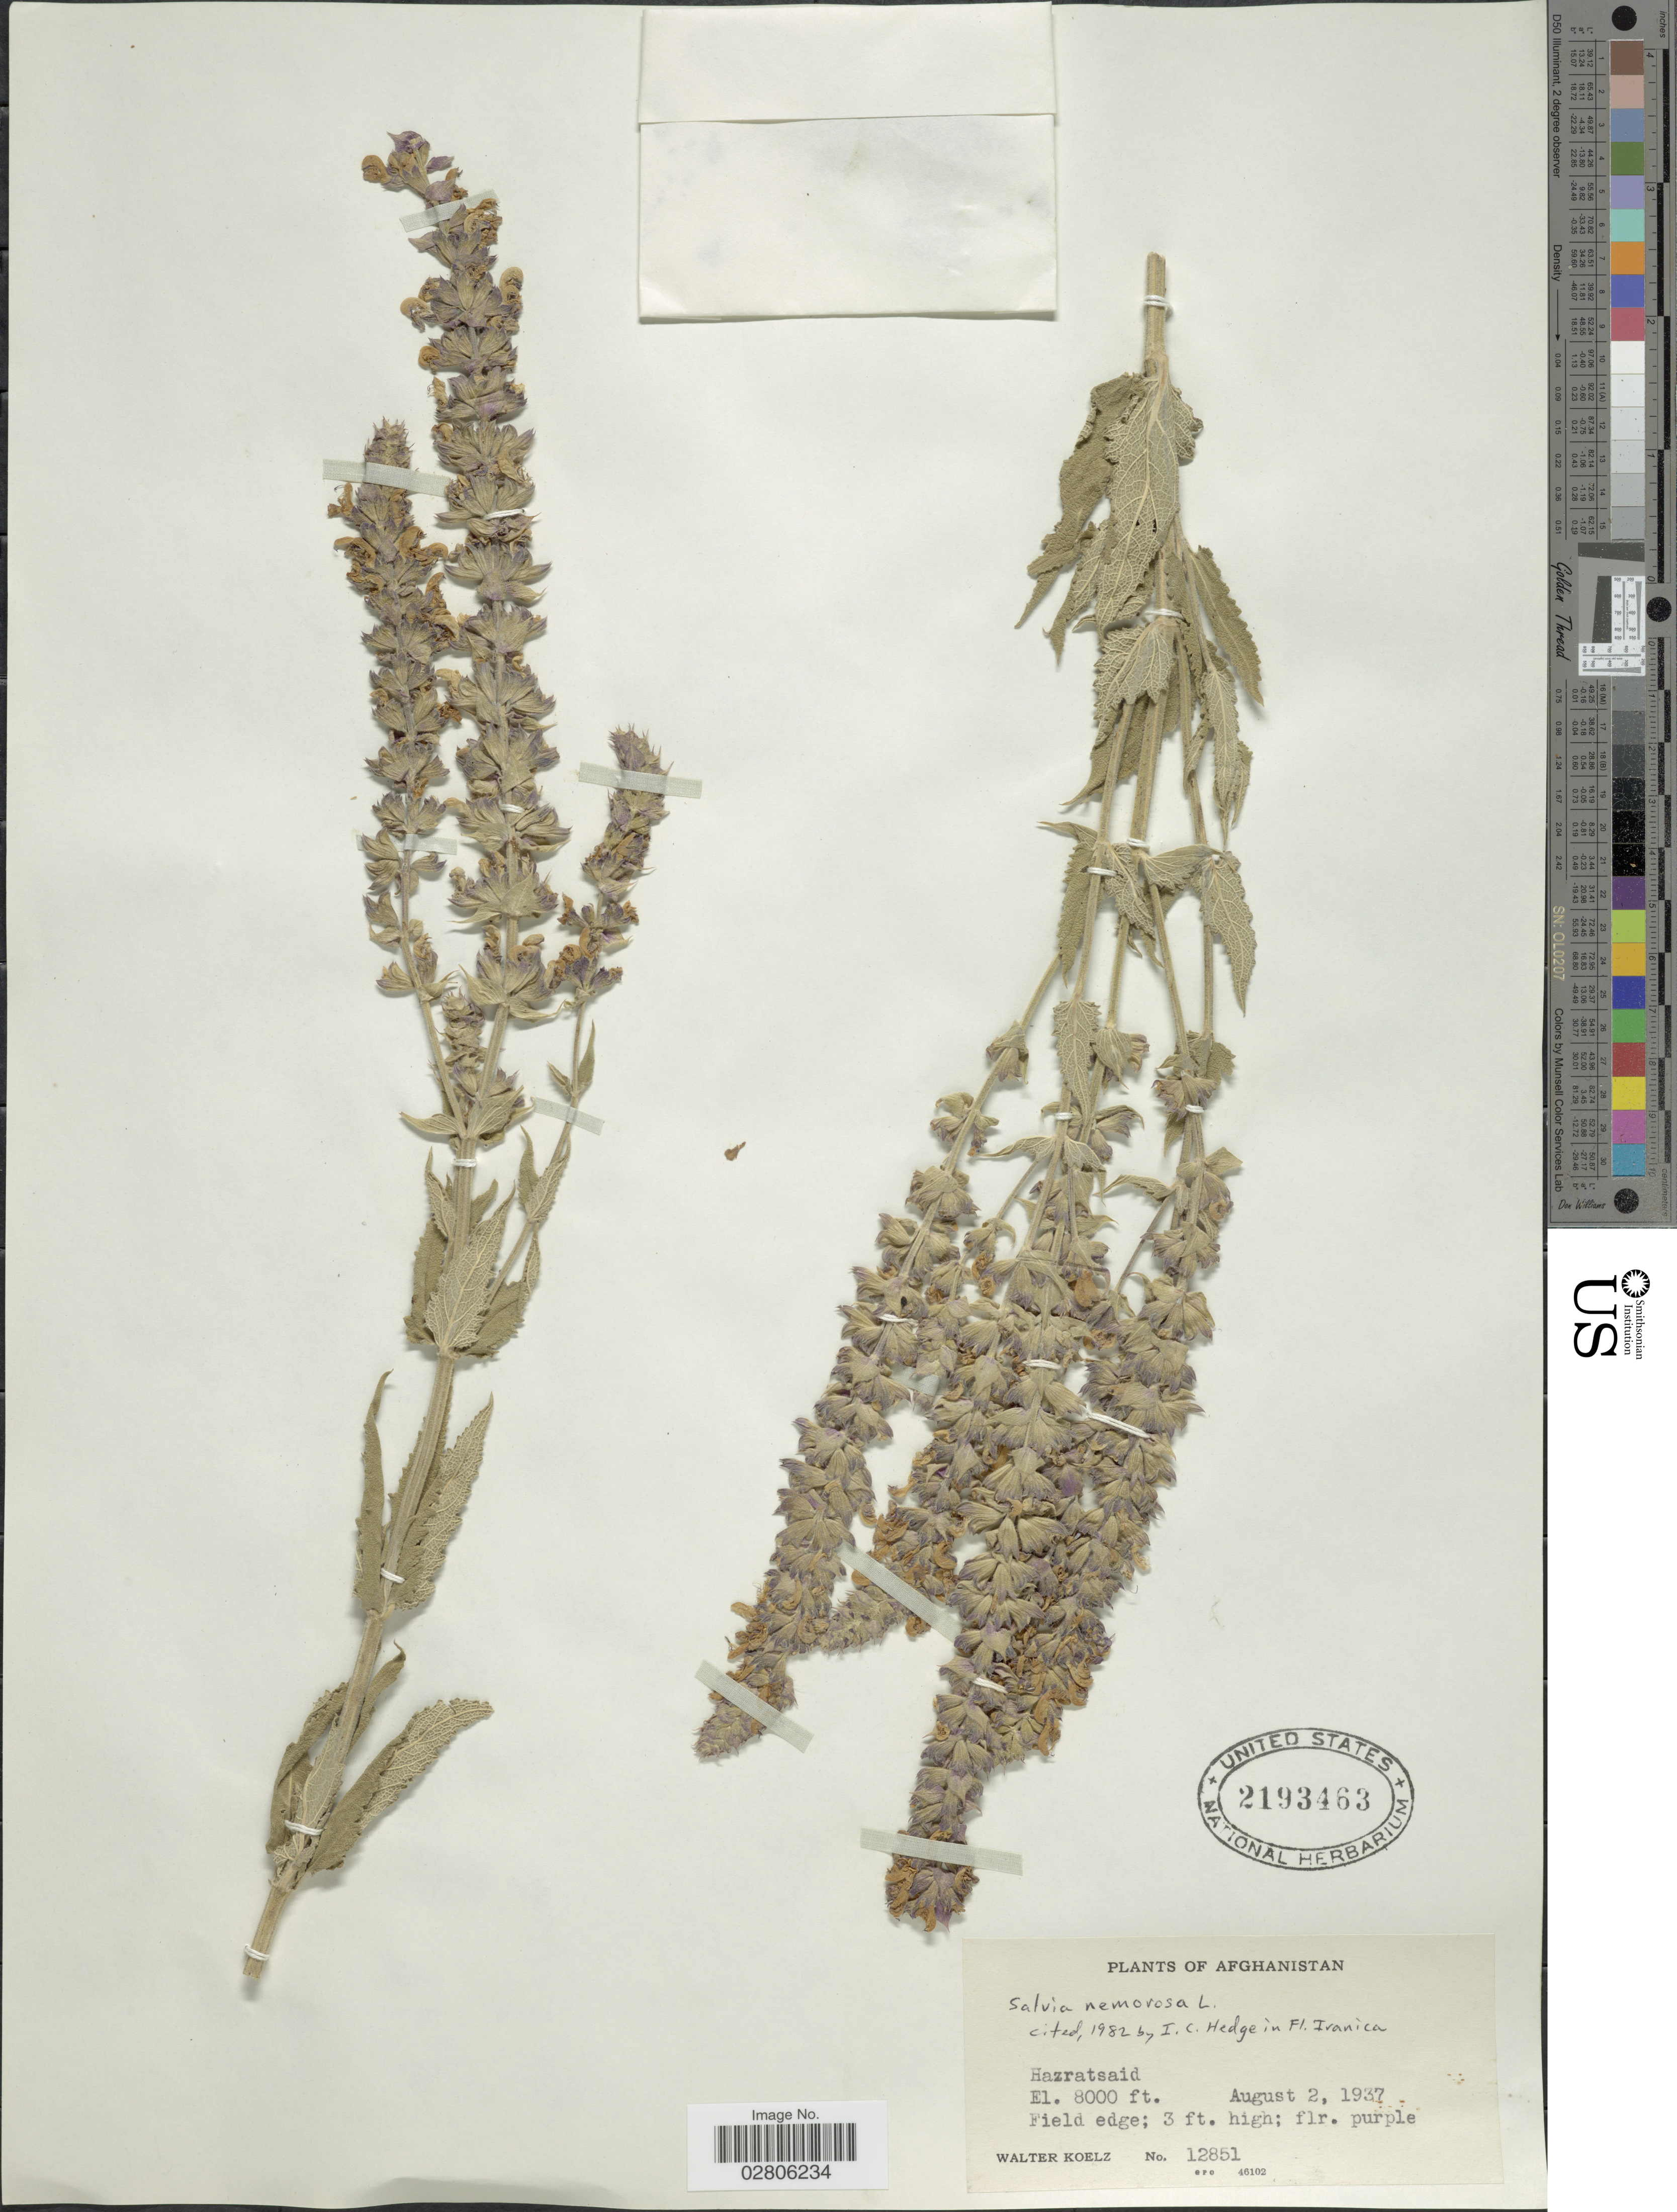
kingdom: Plantae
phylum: Tracheophyta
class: Magnoliopsida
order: Lamiales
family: Lamiaceae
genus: Salvia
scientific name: Salvia nemorosa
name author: L.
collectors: W. N. Koelz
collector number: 12851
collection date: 1937-08-02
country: Afghanistan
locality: Hazratsaid.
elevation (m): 2438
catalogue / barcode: US 2193463